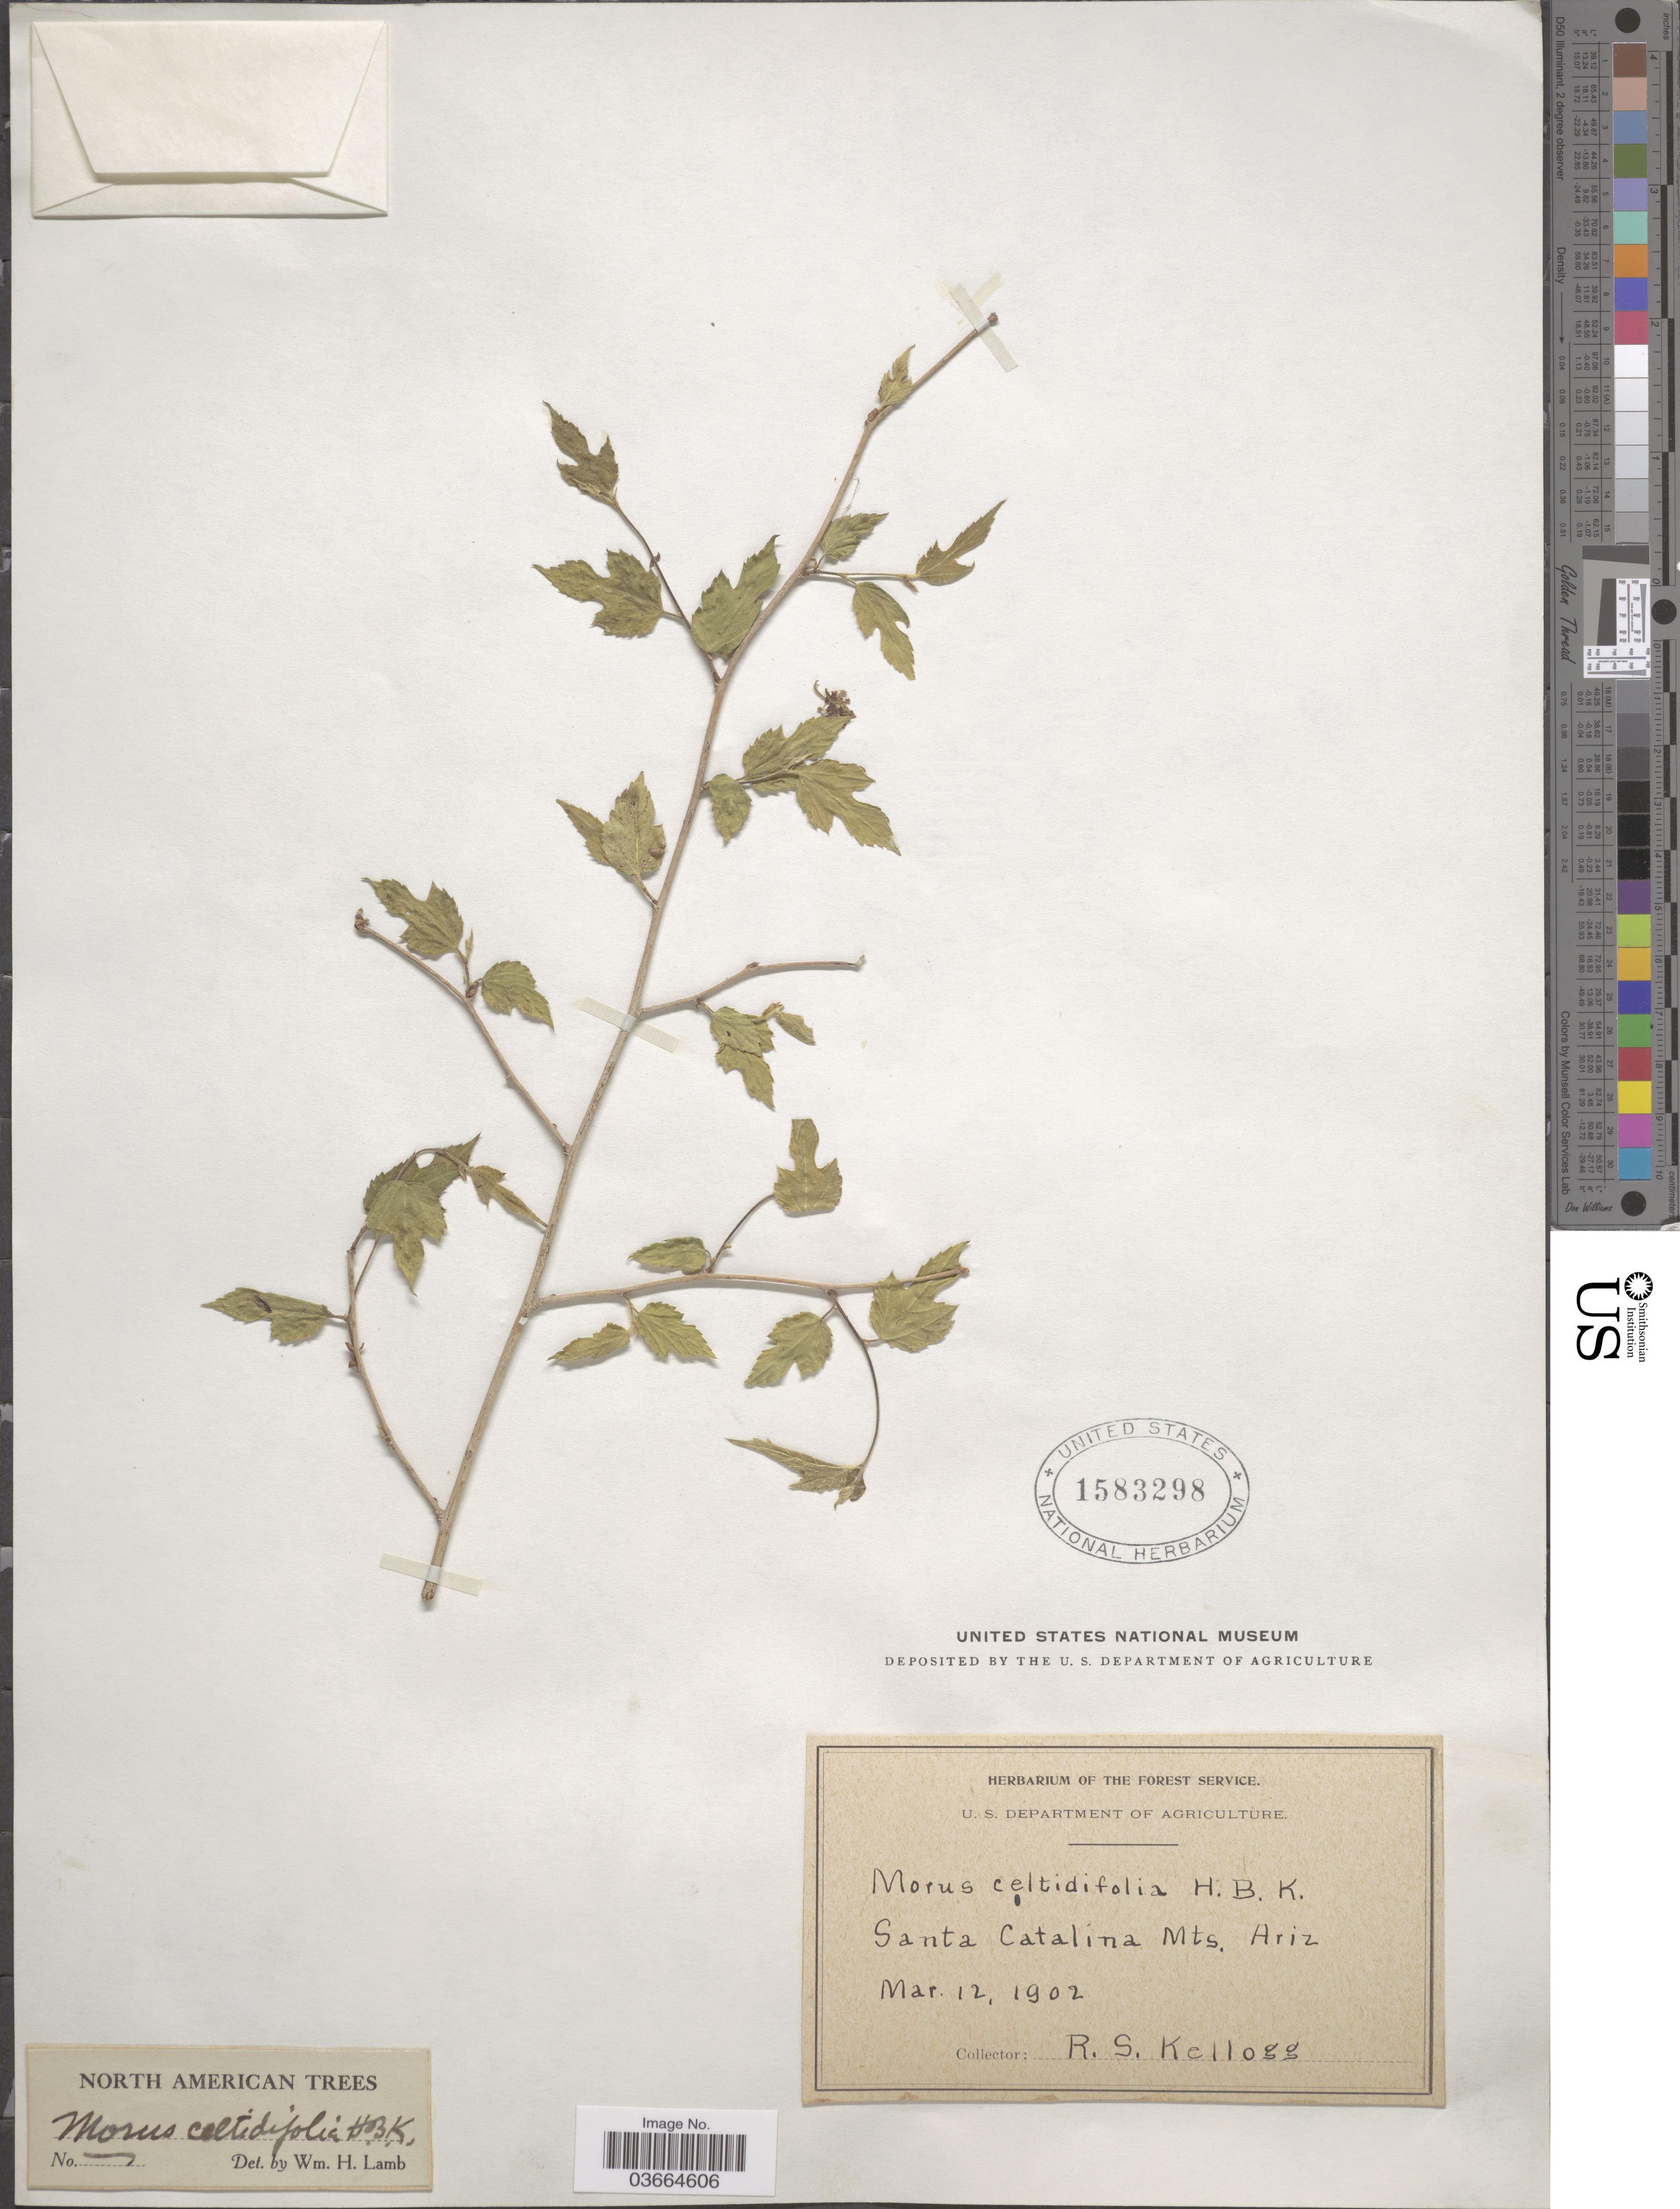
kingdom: Plantae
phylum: Tracheophyta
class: Magnoliopsida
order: Rosales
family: Moraceae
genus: Morus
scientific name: Morus microphylla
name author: Buckley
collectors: R. Kellogg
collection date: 1902-03-12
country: United States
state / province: Arizona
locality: Santa Catalina Mts.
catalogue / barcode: US 1583298